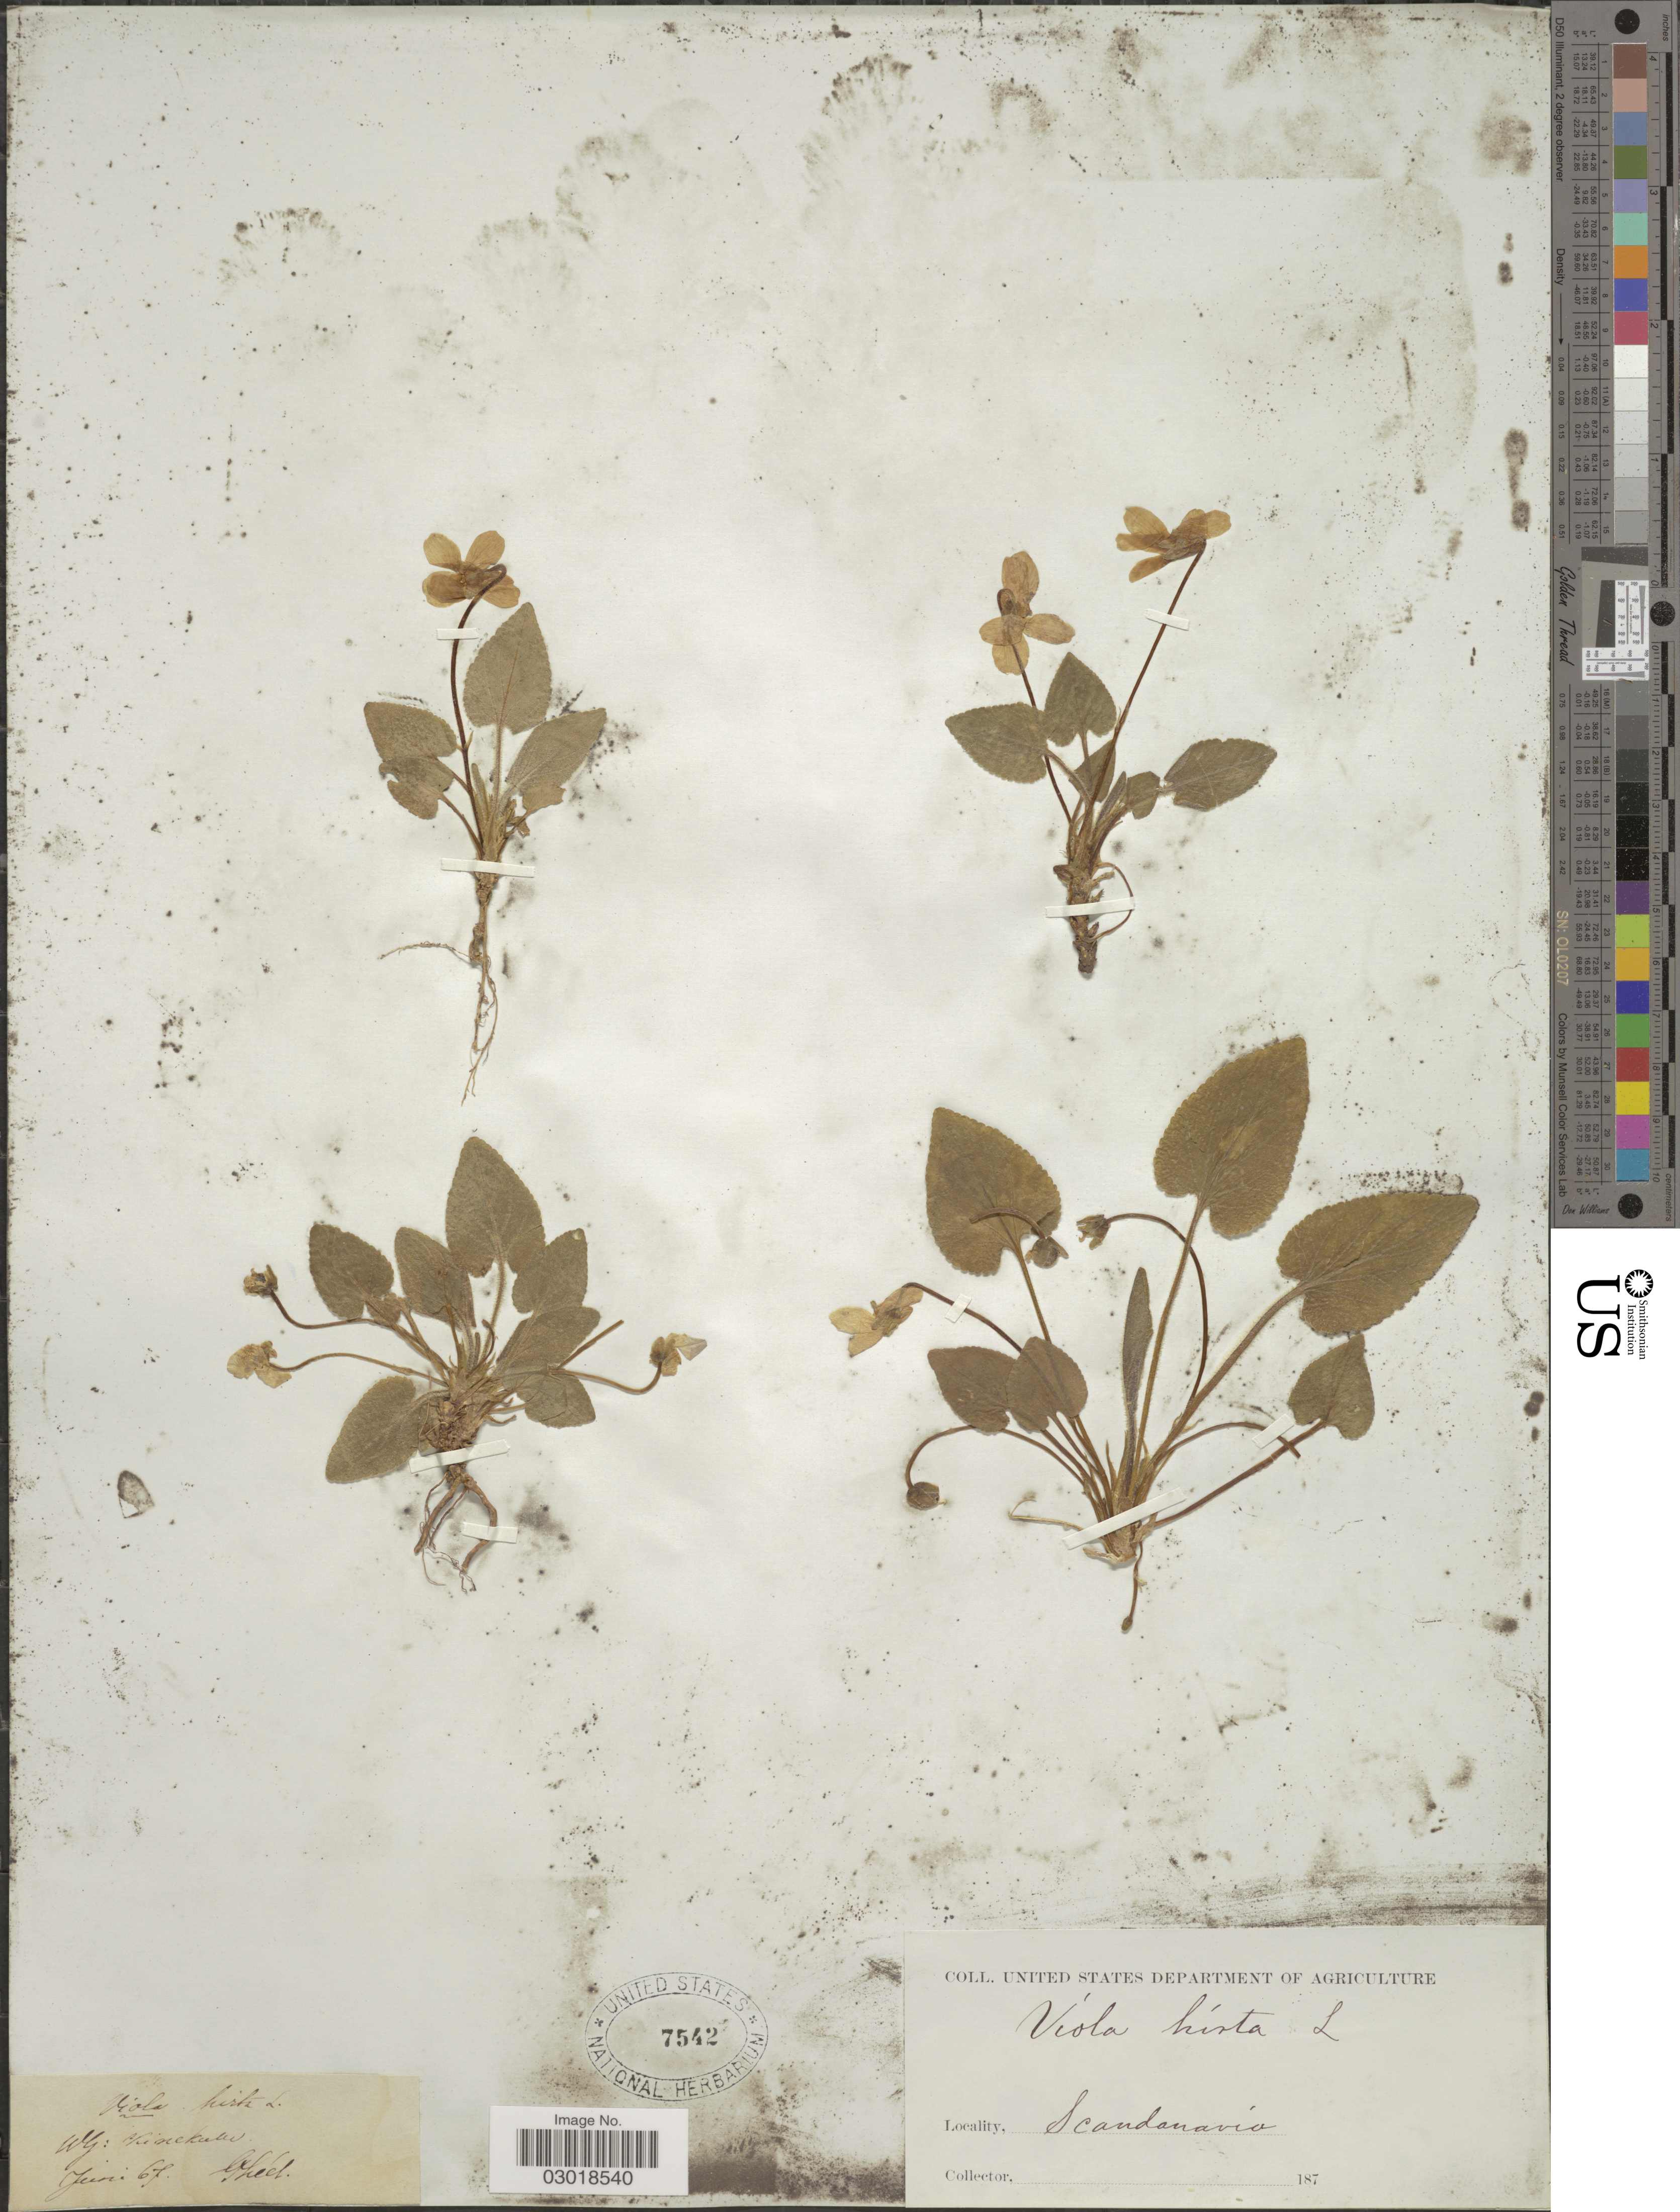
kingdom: Plantae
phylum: Tracheophyta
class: Magnoliopsida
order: Malpighiales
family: Violaceae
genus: Viola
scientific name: Viola hirta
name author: L.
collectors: Gheel.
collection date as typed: Transcribed d/m/y: /6/67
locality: Kiedeckalu [interpreted]. Scandanavia.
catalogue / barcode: US 7542